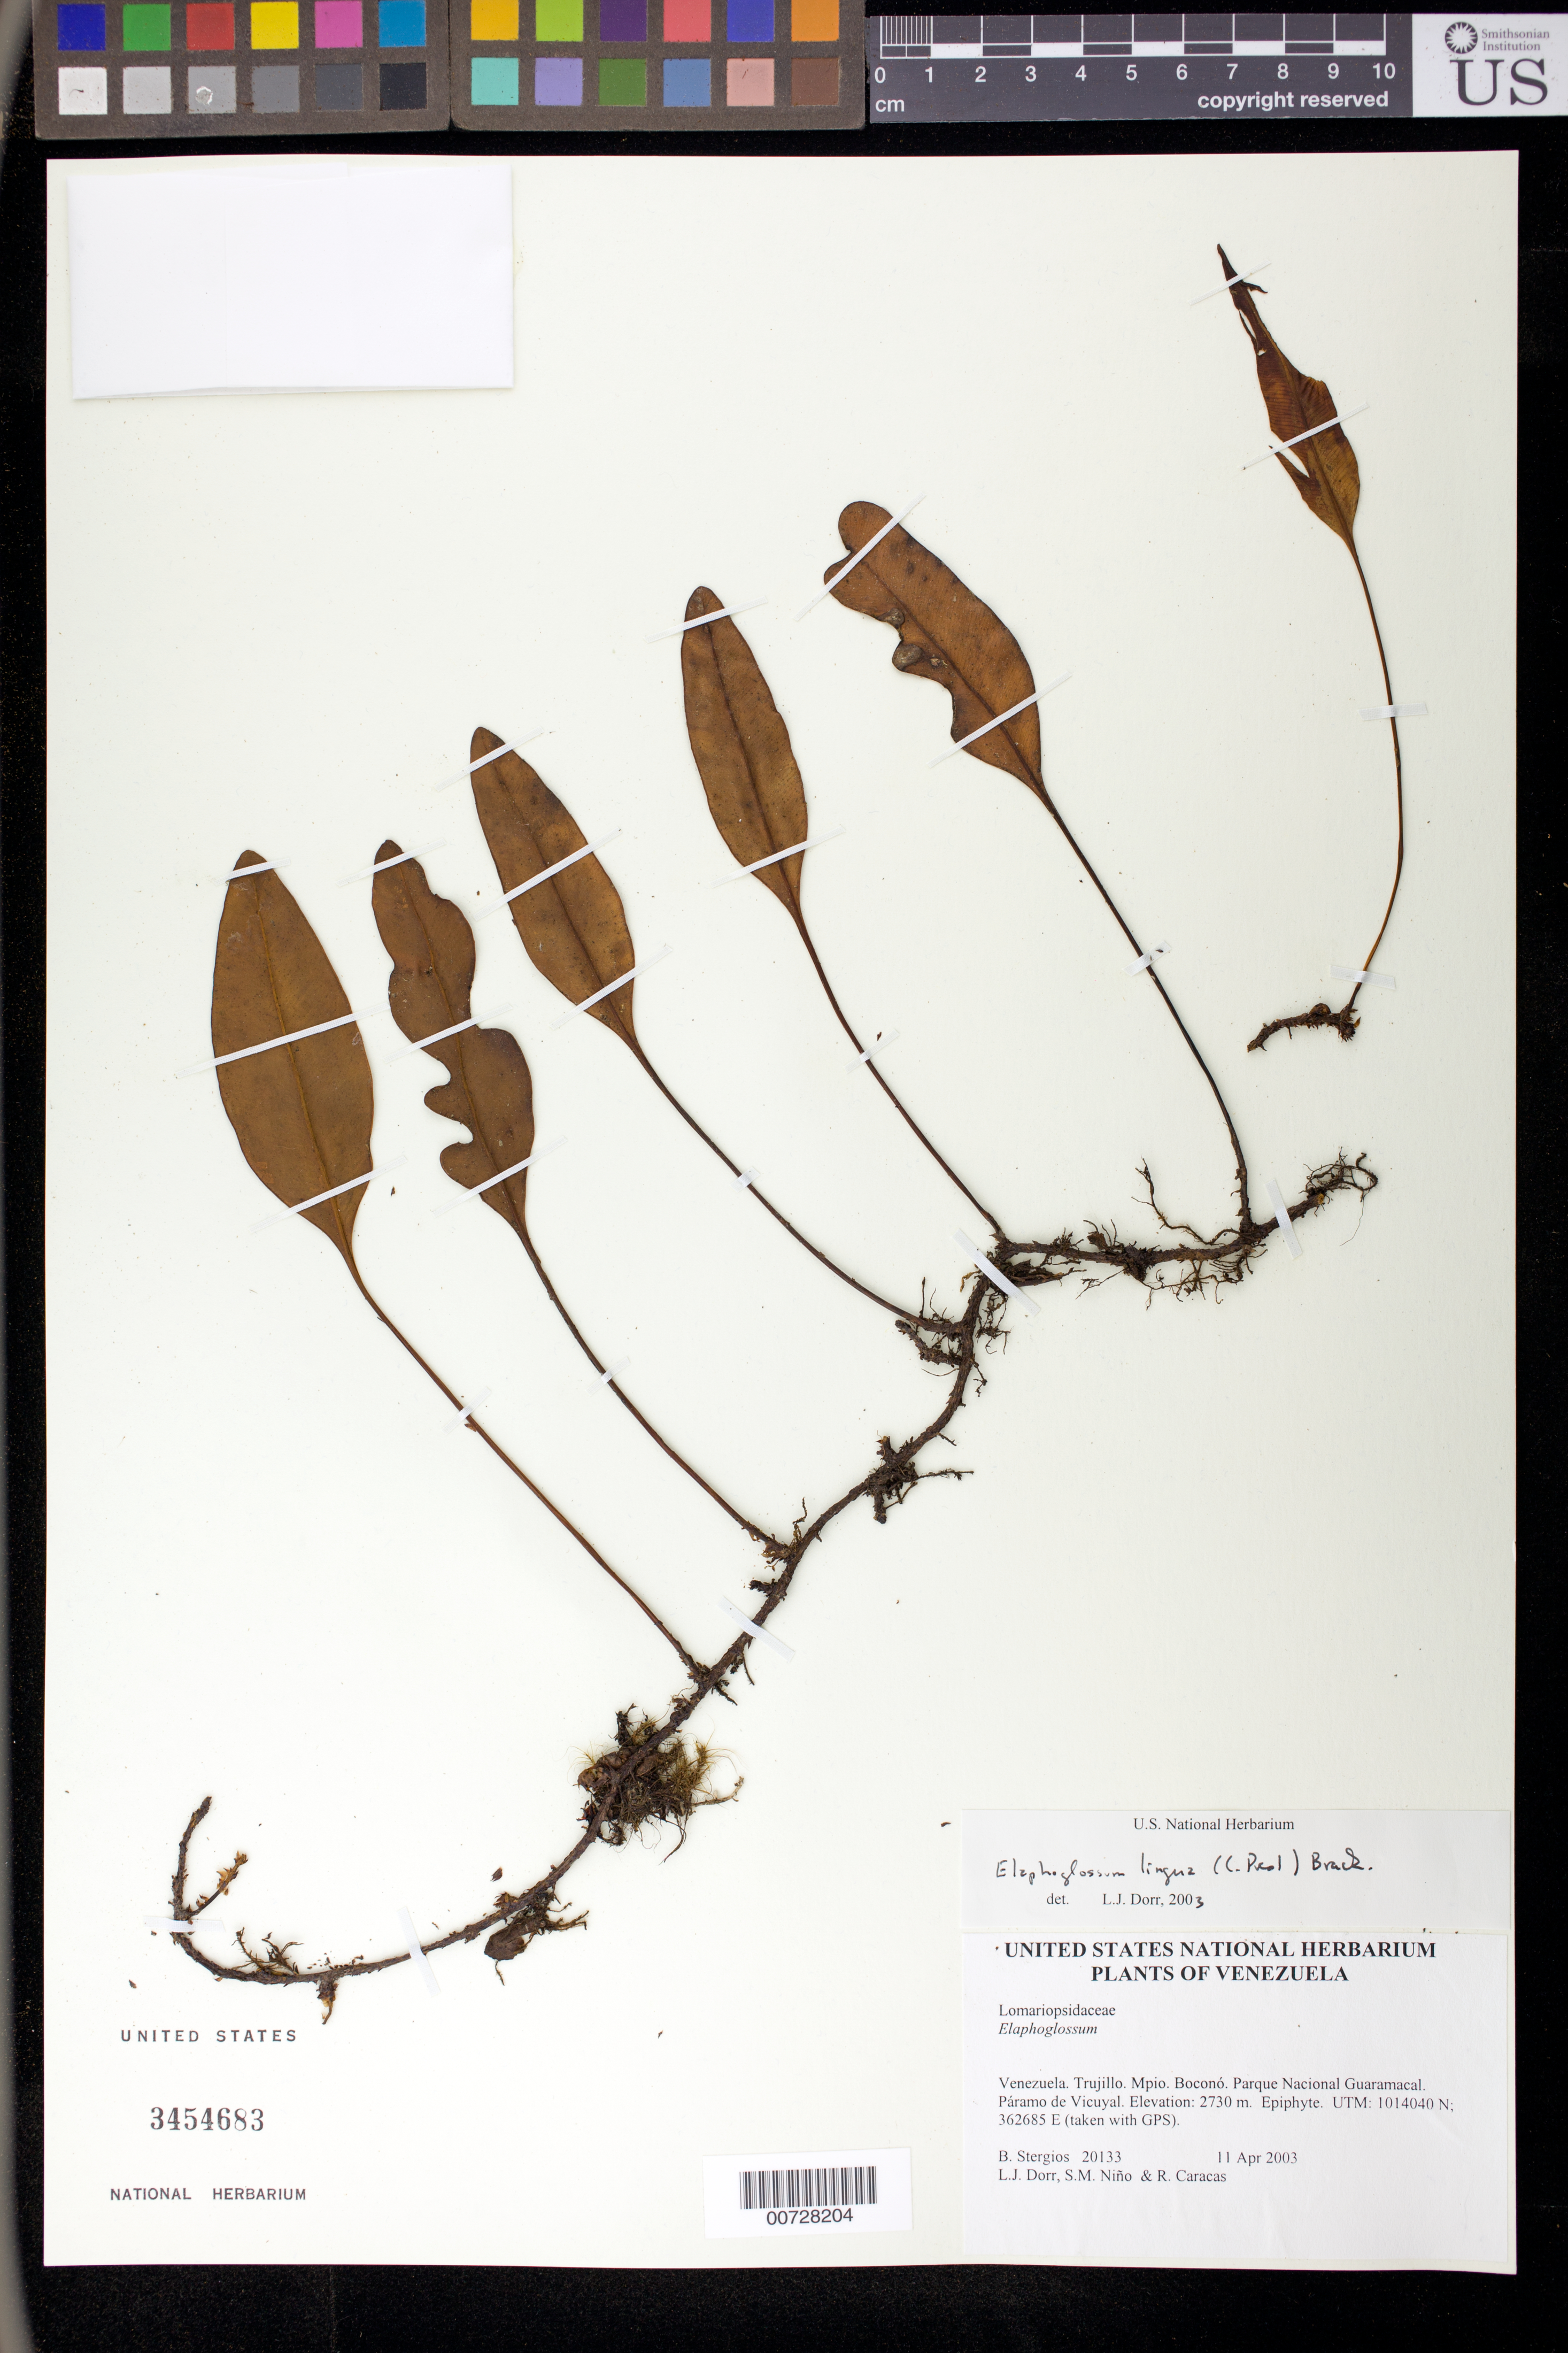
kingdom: Plantae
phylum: Tracheophyta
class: Polypodiopsida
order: Polypodiales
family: Dryopteridaceae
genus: Elaphoglossum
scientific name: Elaphoglossum lingua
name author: (C. Presl) Brack.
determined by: Dorr, L. J., (BOT), Smithsonian Institution - National Museum of Natural History (UNITED STATES)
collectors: B. G. Stergios, L. J. Dorr, S. M. Niño & R. Caracas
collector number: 20133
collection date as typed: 11 Apr 2003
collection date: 2003-04-11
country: Venezuela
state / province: Trujillo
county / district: Boconó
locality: Parque Nacional Guaramacal. Páramo de Vicuyal.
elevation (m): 2730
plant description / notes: PORT, UC, US, VEN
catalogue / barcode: US 3454683